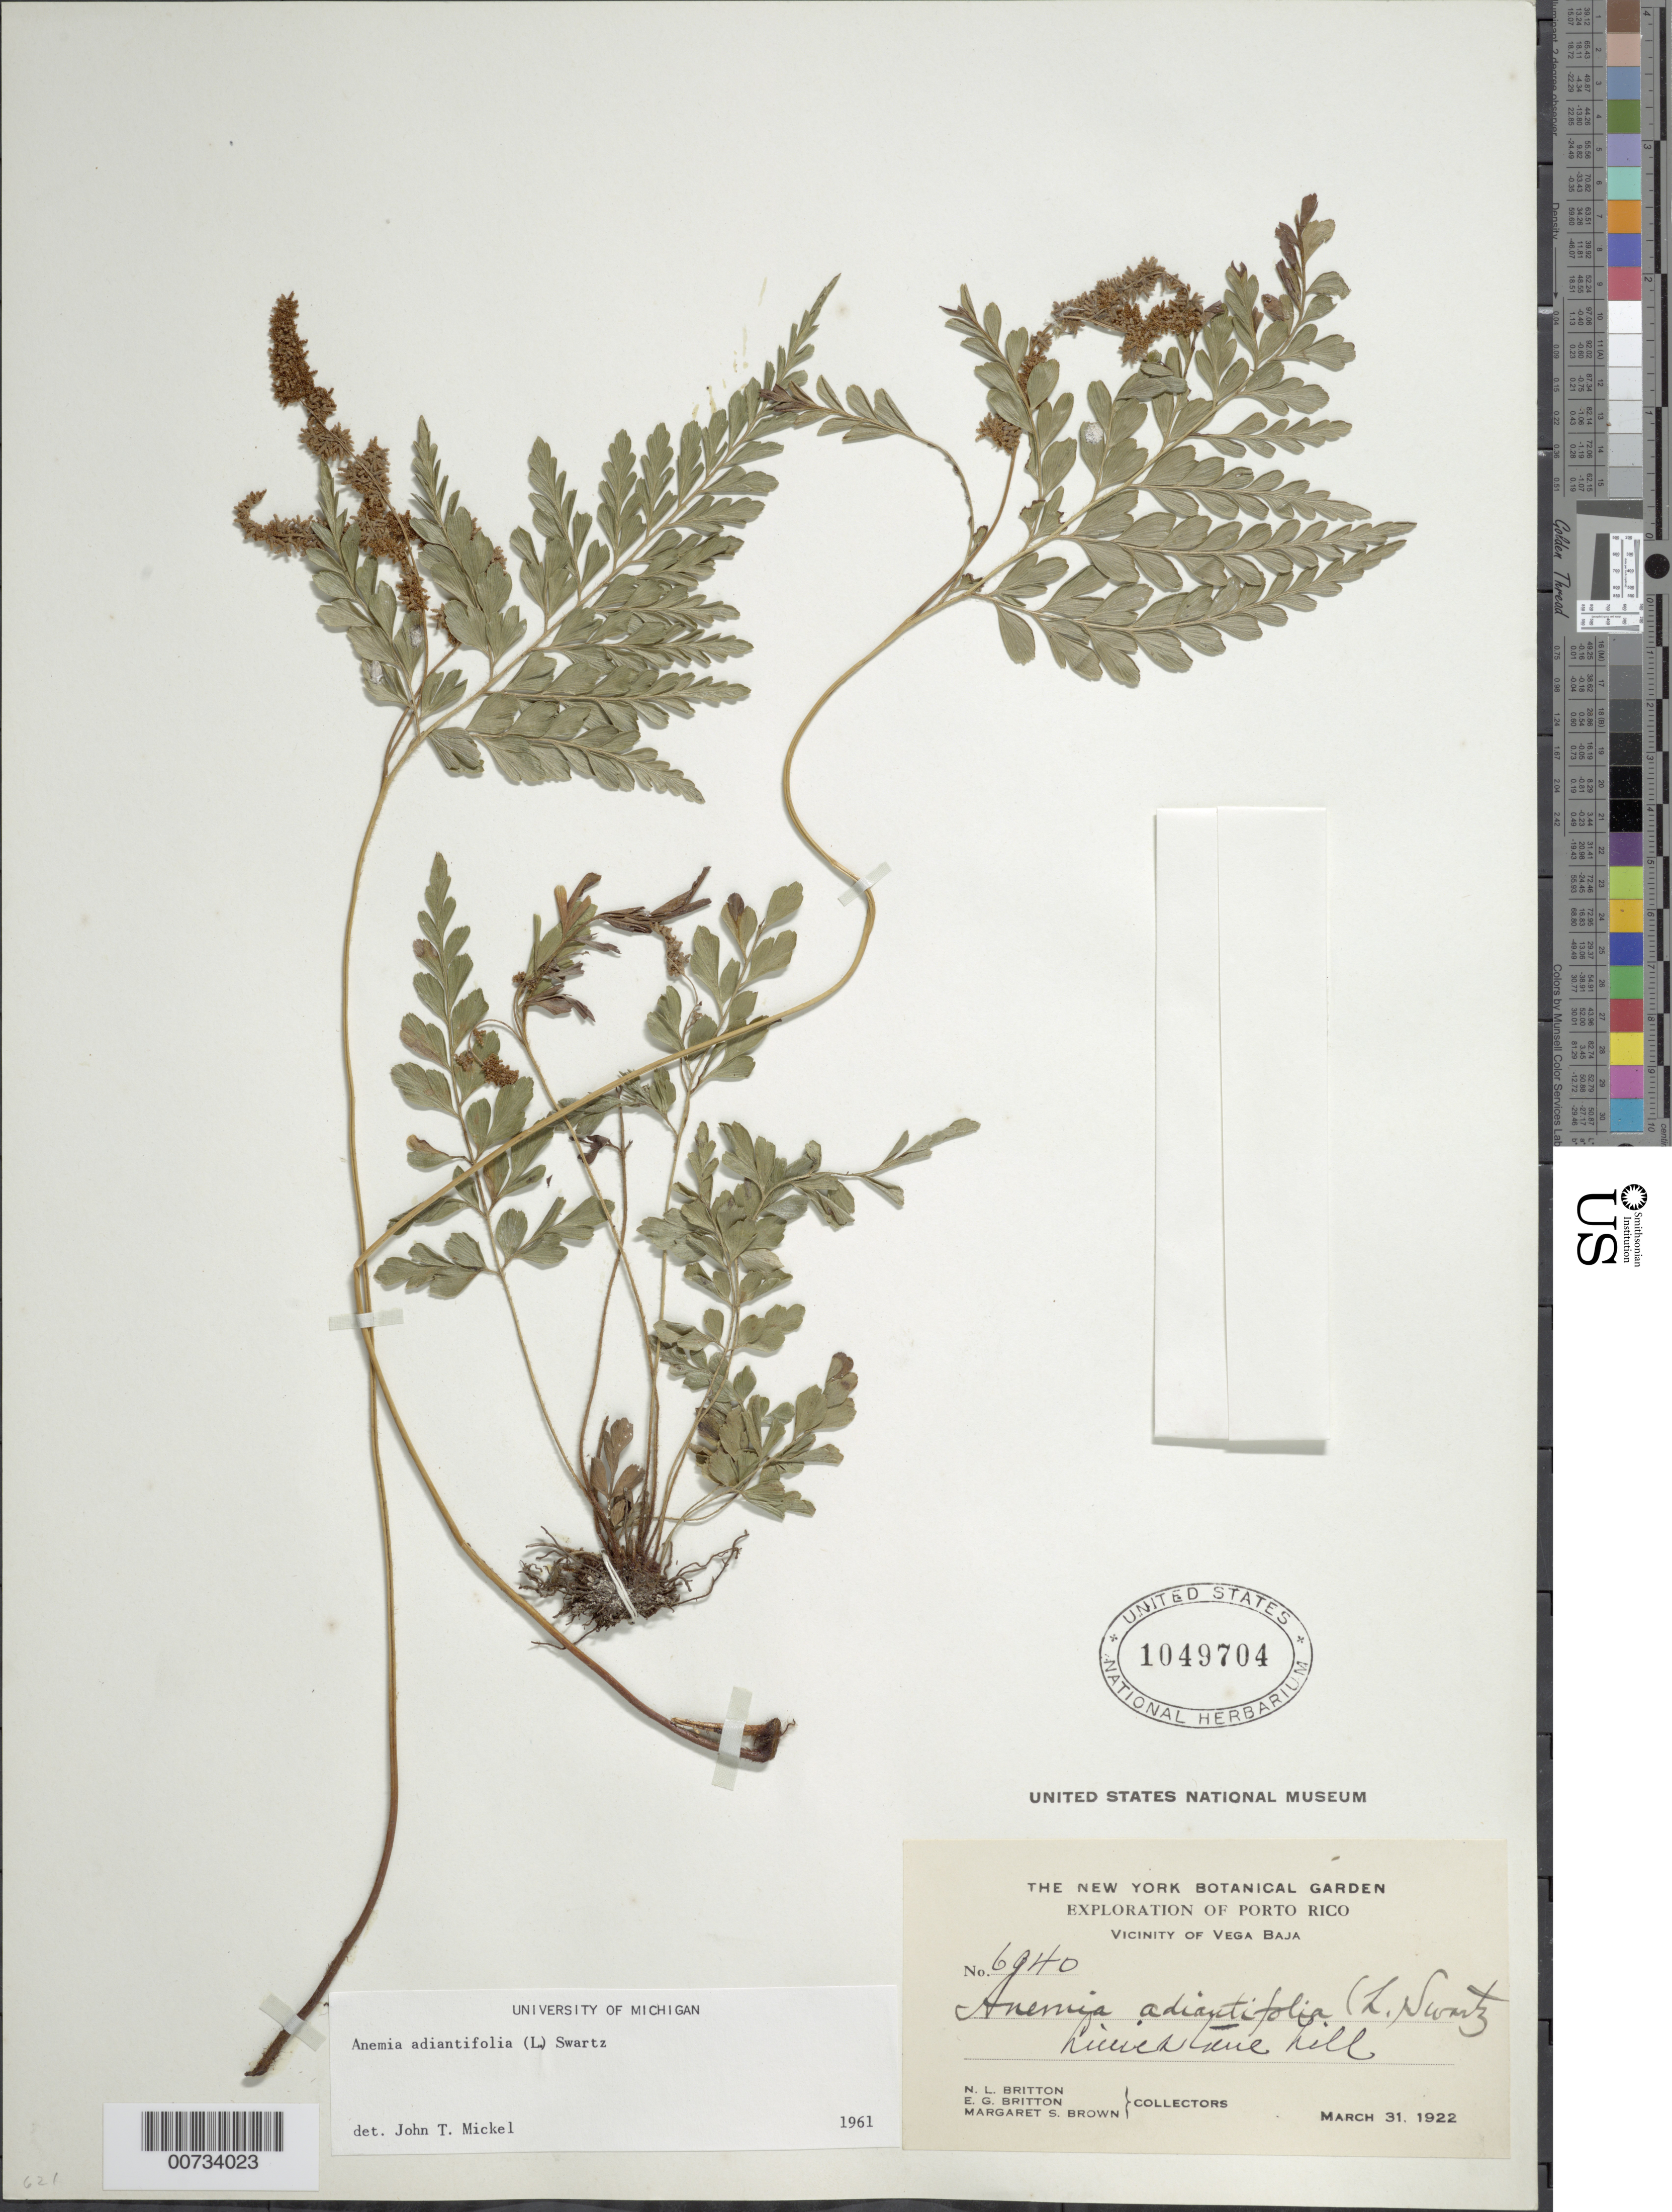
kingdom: Plantae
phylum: Tracheophyta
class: Polypodiopsida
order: Schizaeales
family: Anemiaceae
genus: Anemia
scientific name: Anemia adiantifolia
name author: (L.) Sw.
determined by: Mickel, J. T., (NY), New York Botanical Garden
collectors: N. Britton, E. G. Britton & M. S. Brown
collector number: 6940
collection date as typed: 31 Mar 1922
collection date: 1922-03-31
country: Puerto Rico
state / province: Vega Baja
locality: Vega Baja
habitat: Limestone hill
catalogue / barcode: US 1049704